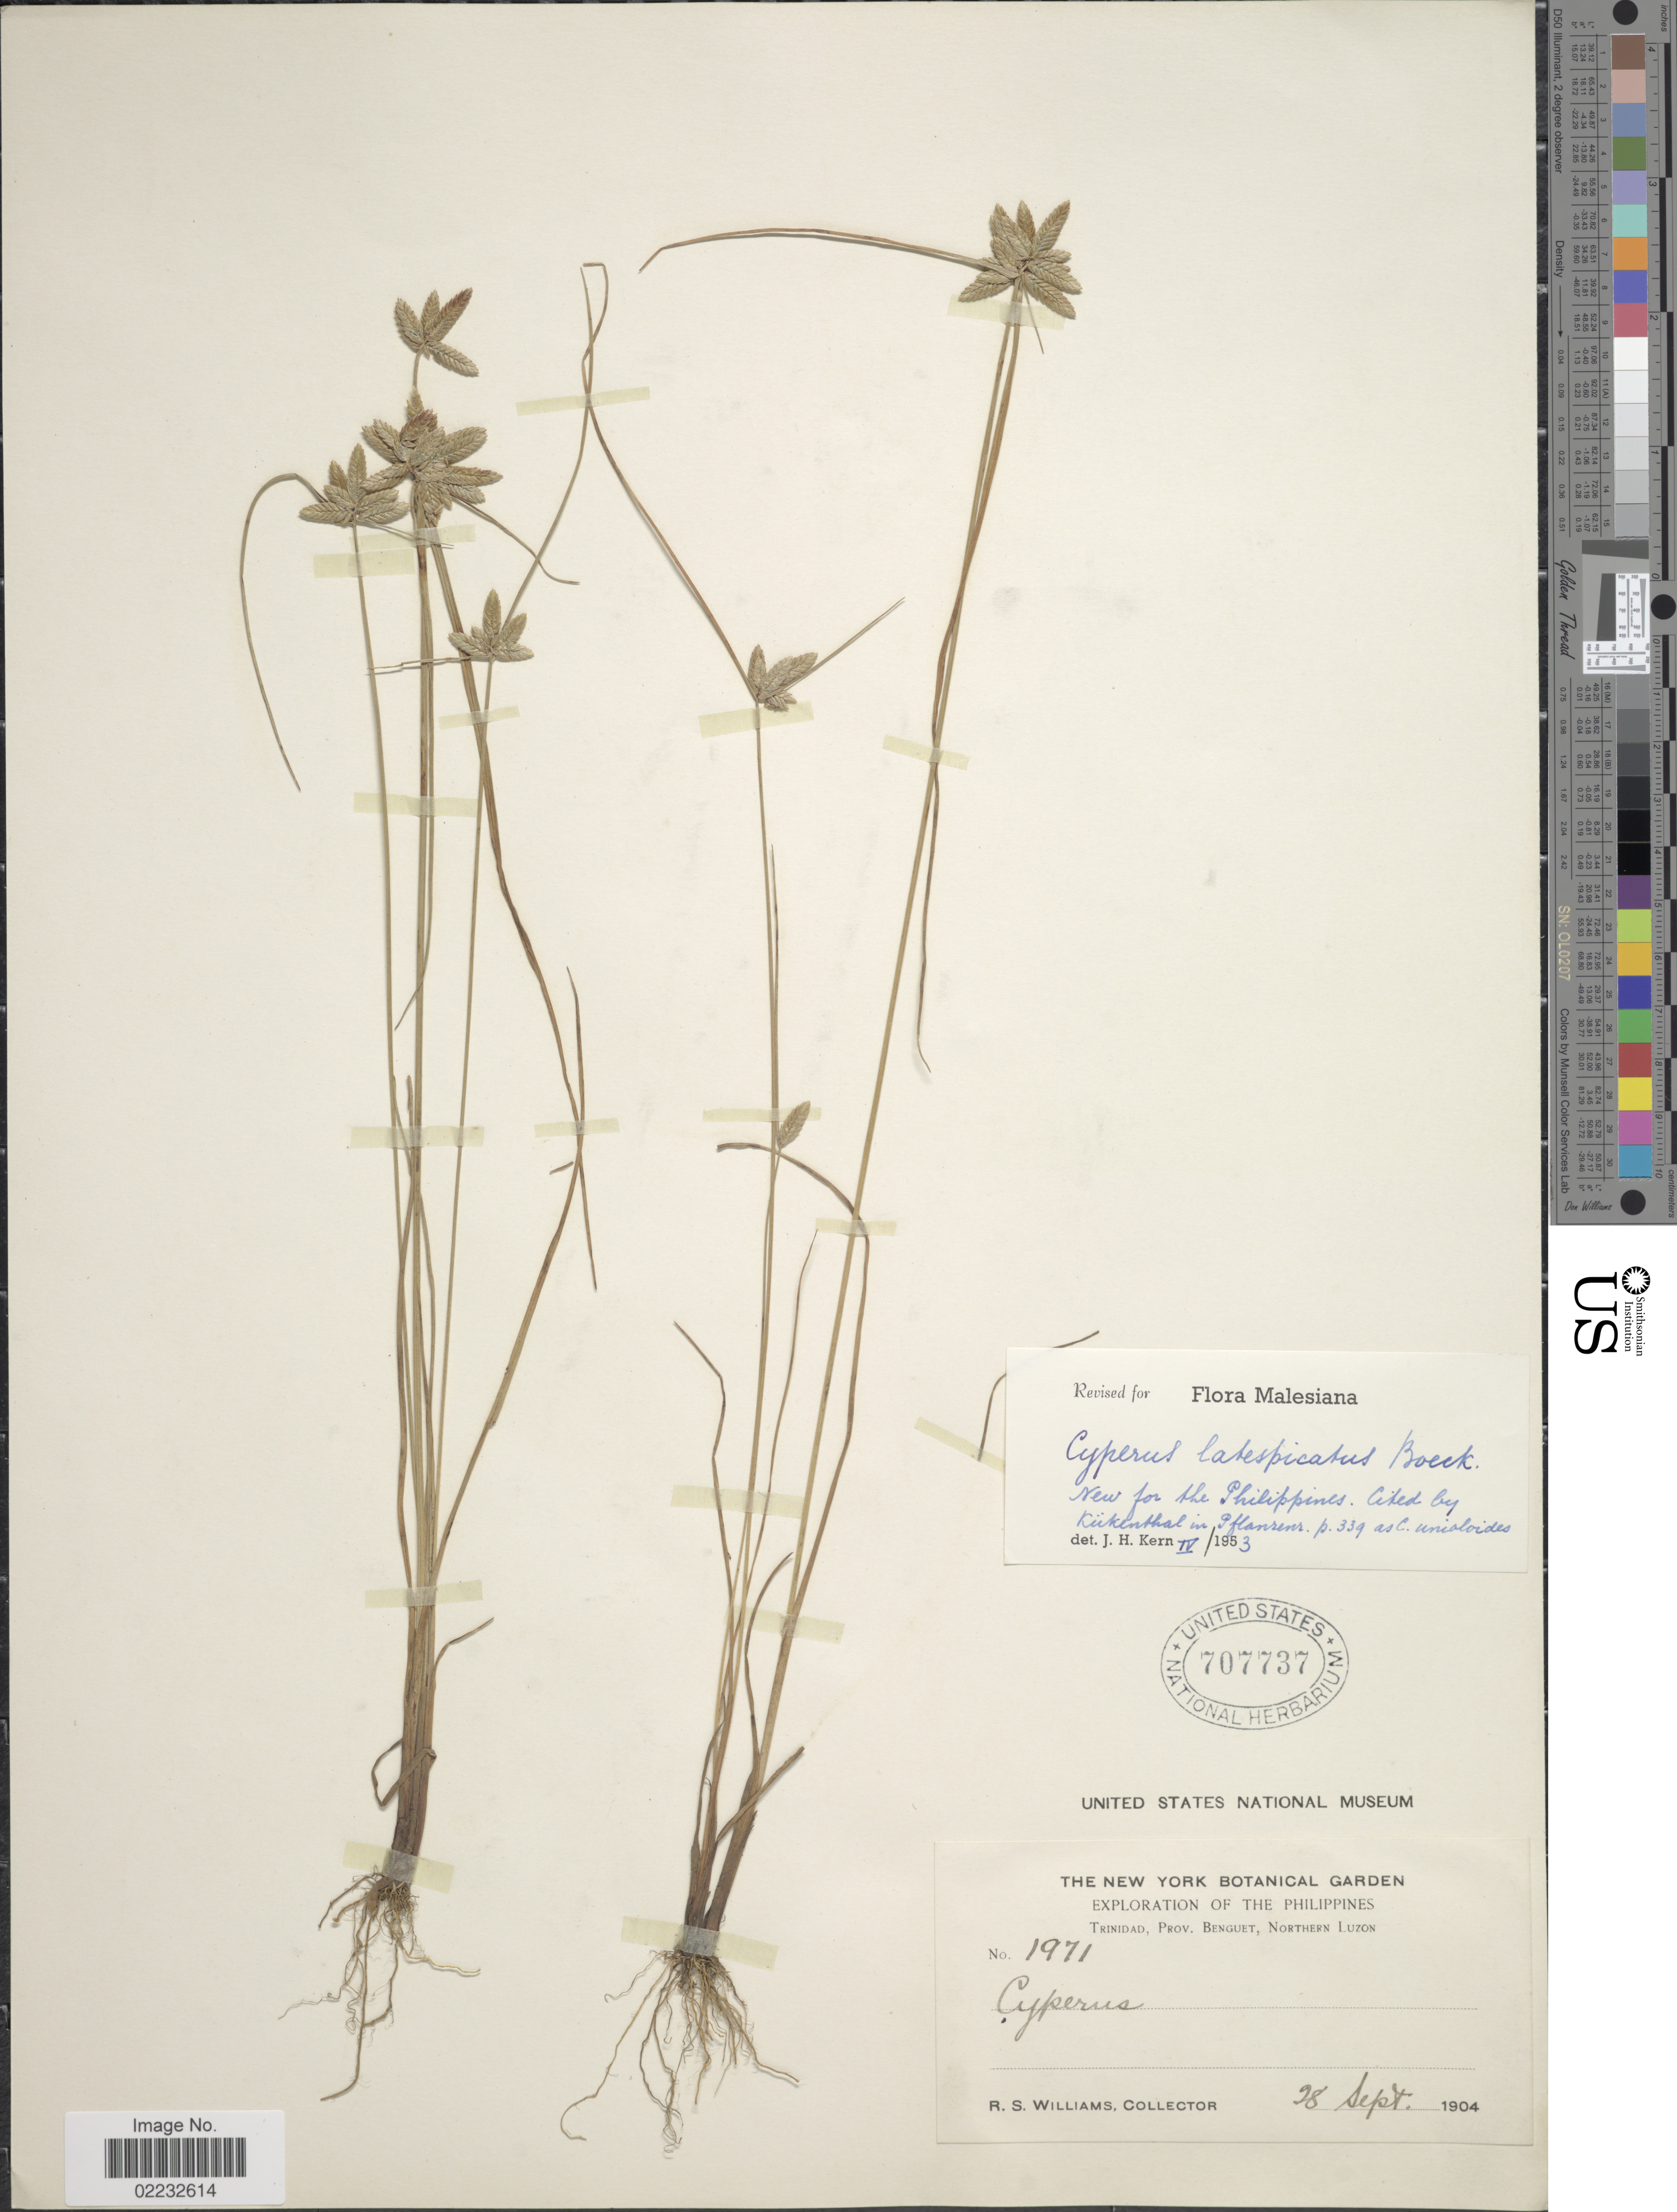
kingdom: Plantae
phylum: Tracheophyta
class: Liliopsida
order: Poales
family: Cyperaceae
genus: Cyperus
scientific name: Cyperus diaphanus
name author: Schrad.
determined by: Strong, Mark T., (BOT), Smithsonian Institution - National Museum of Natural History (UNITED STATES)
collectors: R. S. Williams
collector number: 1971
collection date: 1904-09-28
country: Philippines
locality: Trinidad, Prov. Benguet, Northern Luzon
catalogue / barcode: US 707737